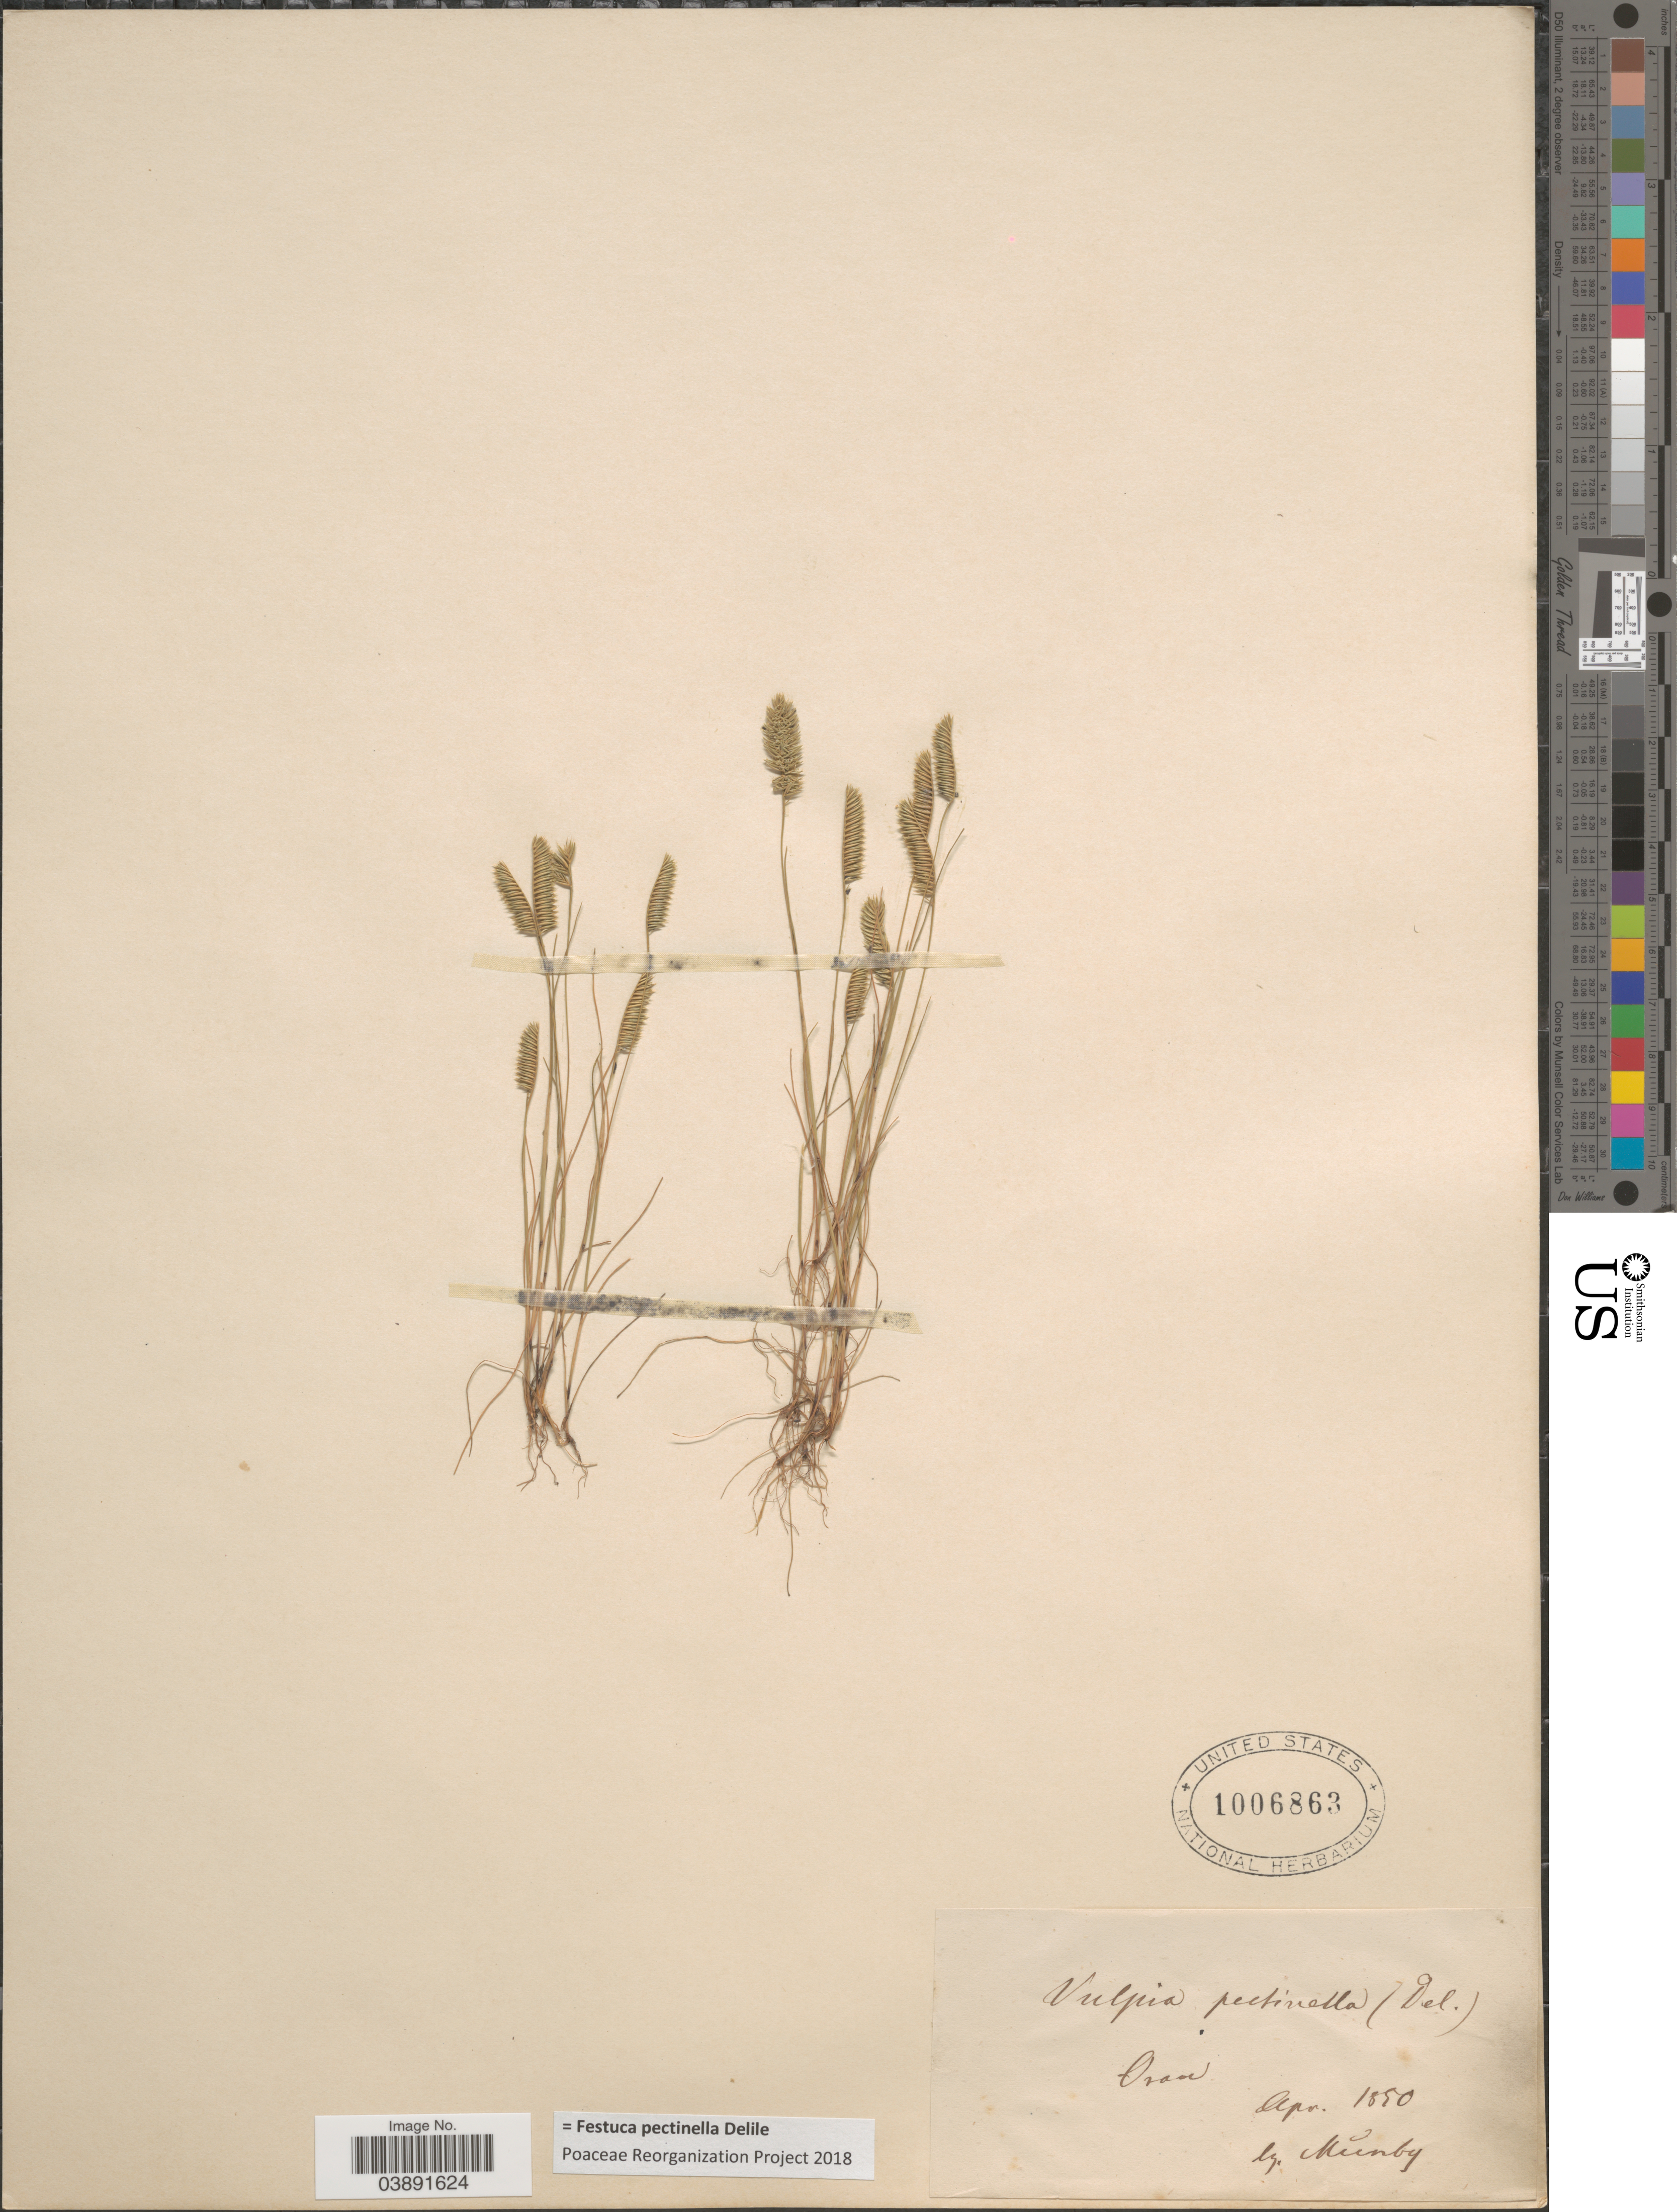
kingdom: Plantae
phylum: Tracheophyta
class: Liliopsida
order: Poales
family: Poaceae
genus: Festuca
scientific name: Festuca pectinella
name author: Delile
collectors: Munby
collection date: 1850-04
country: Algeria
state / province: Oran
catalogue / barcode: US 1006863